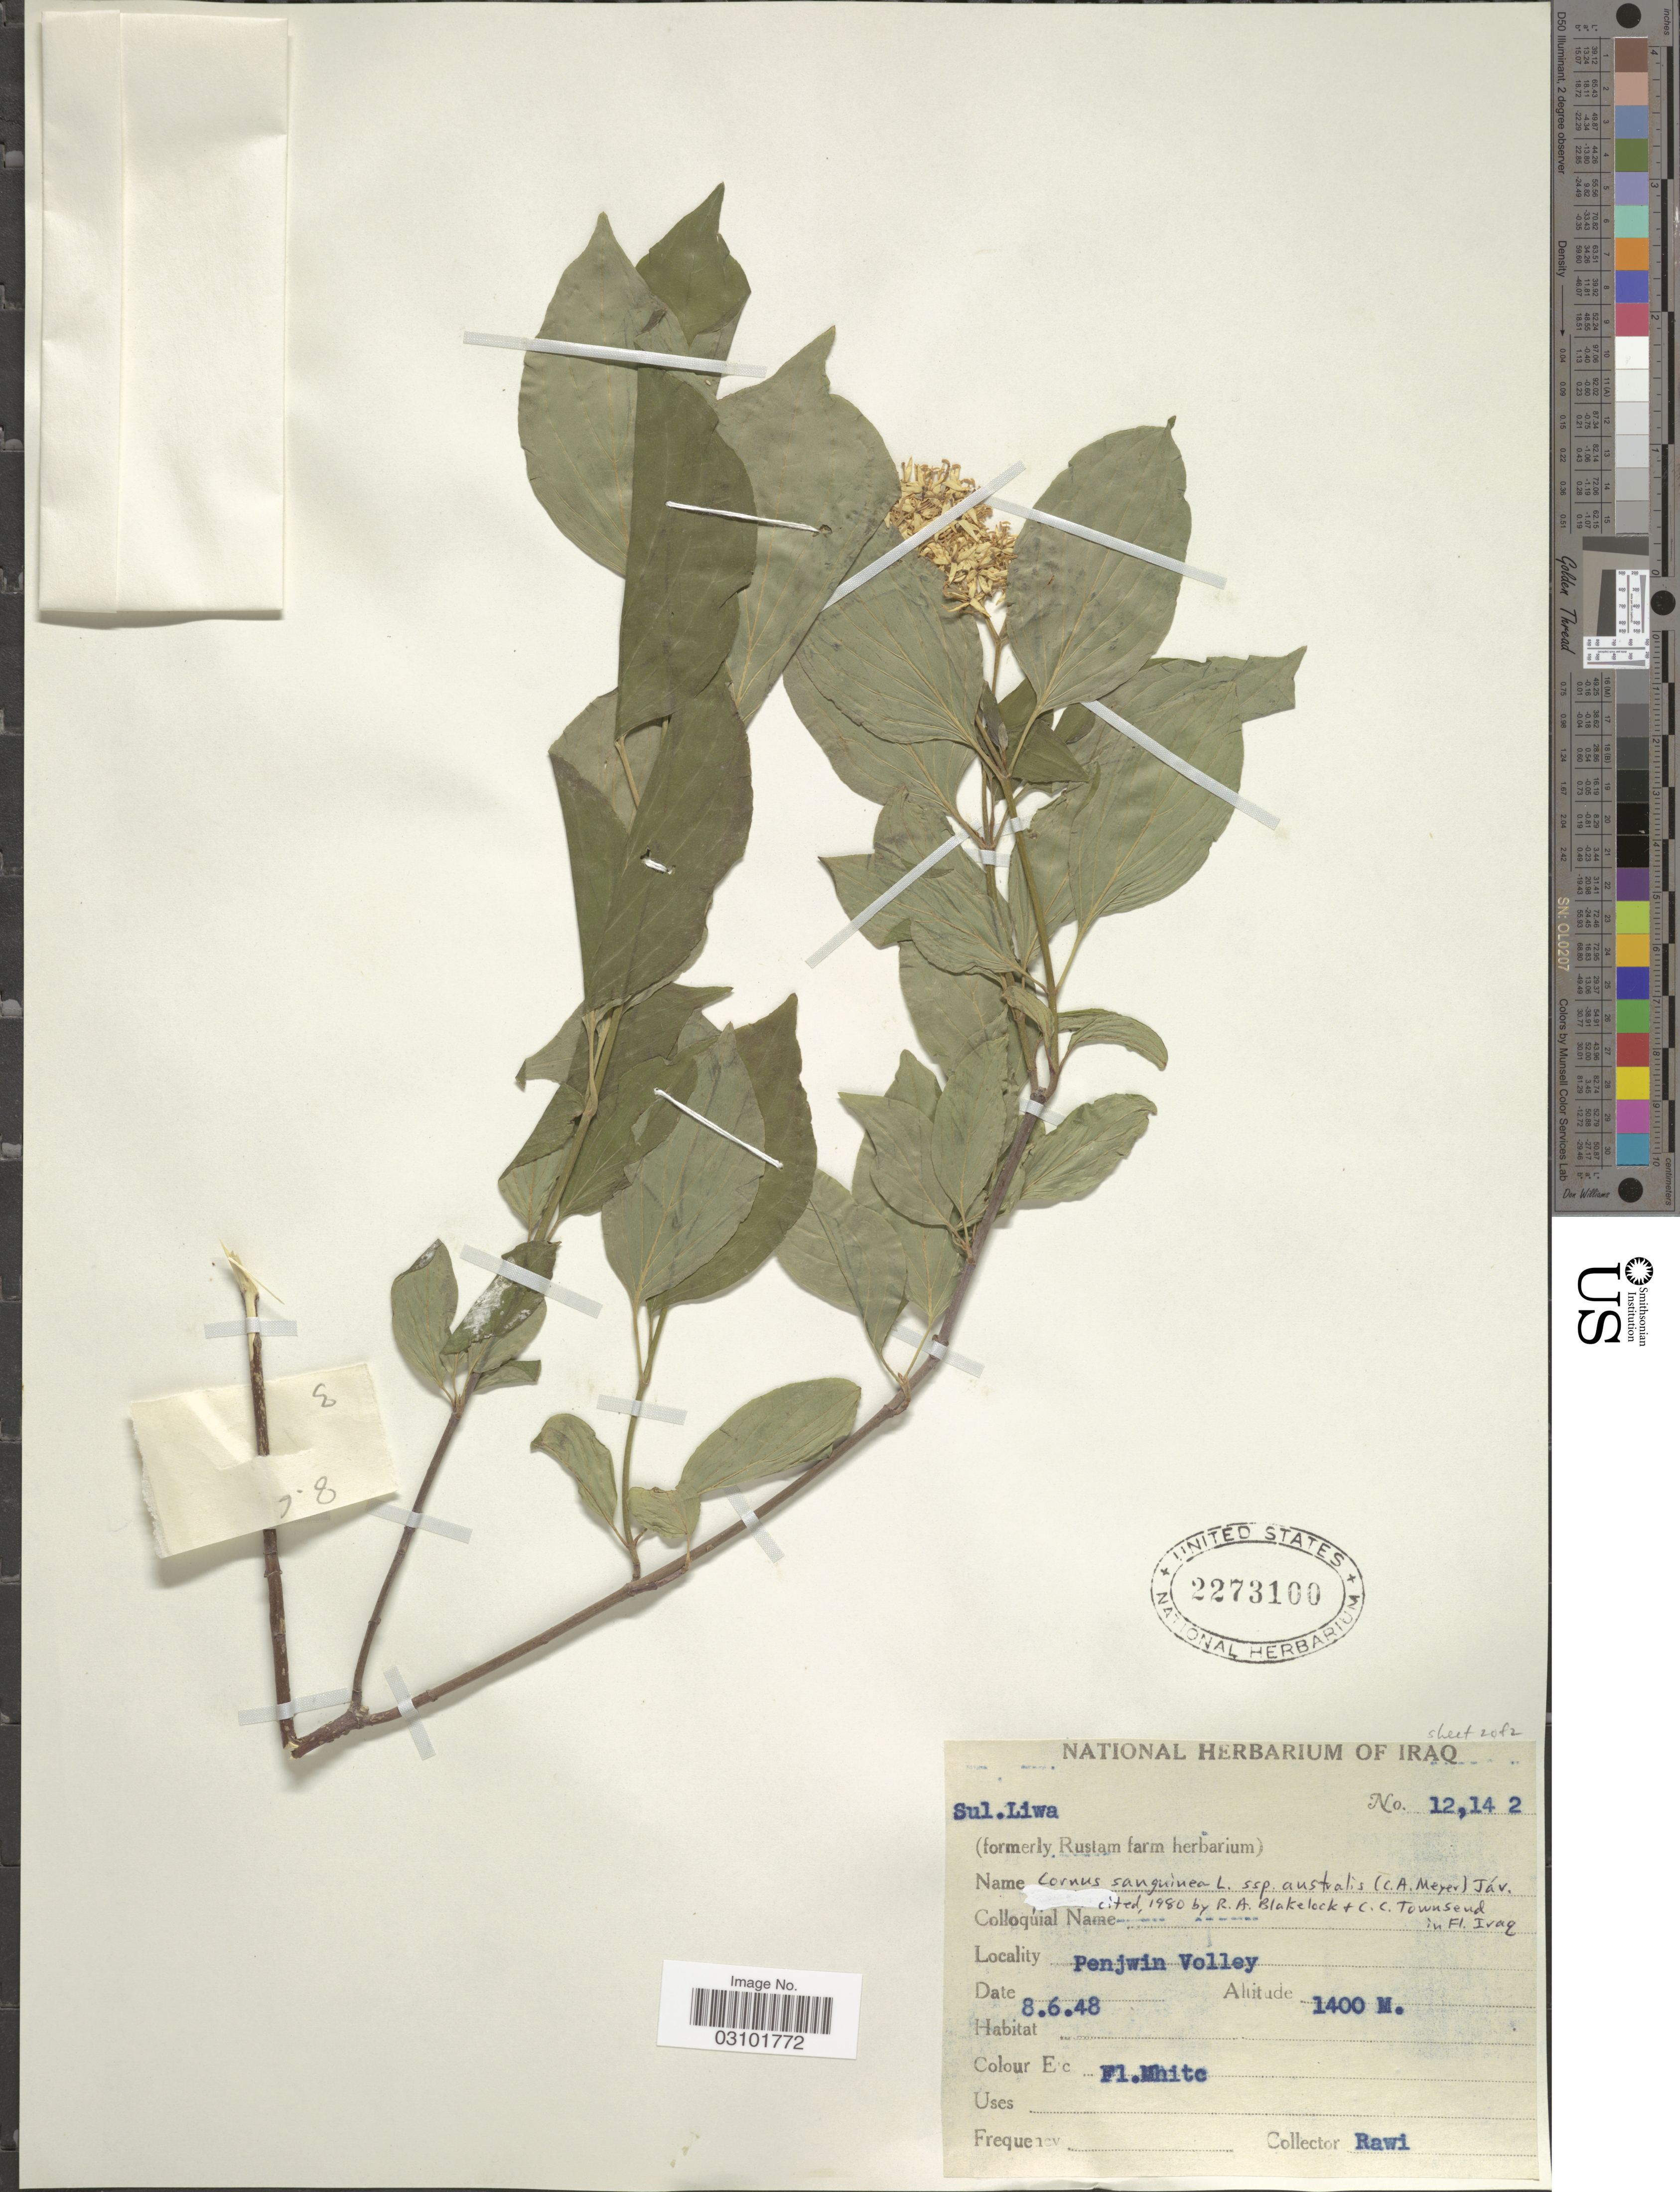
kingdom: Plantae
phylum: Tracheophyta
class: Magnoliopsida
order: Cornales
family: Cornaceae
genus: Cornus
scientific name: Cornus sanguinea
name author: L.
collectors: -. Rawi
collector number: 12142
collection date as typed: Transcribed d/m/y: 8/6/48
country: Iraq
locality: Sul. Liwa. Penjwin Volley.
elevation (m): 1400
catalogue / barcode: US 2273100